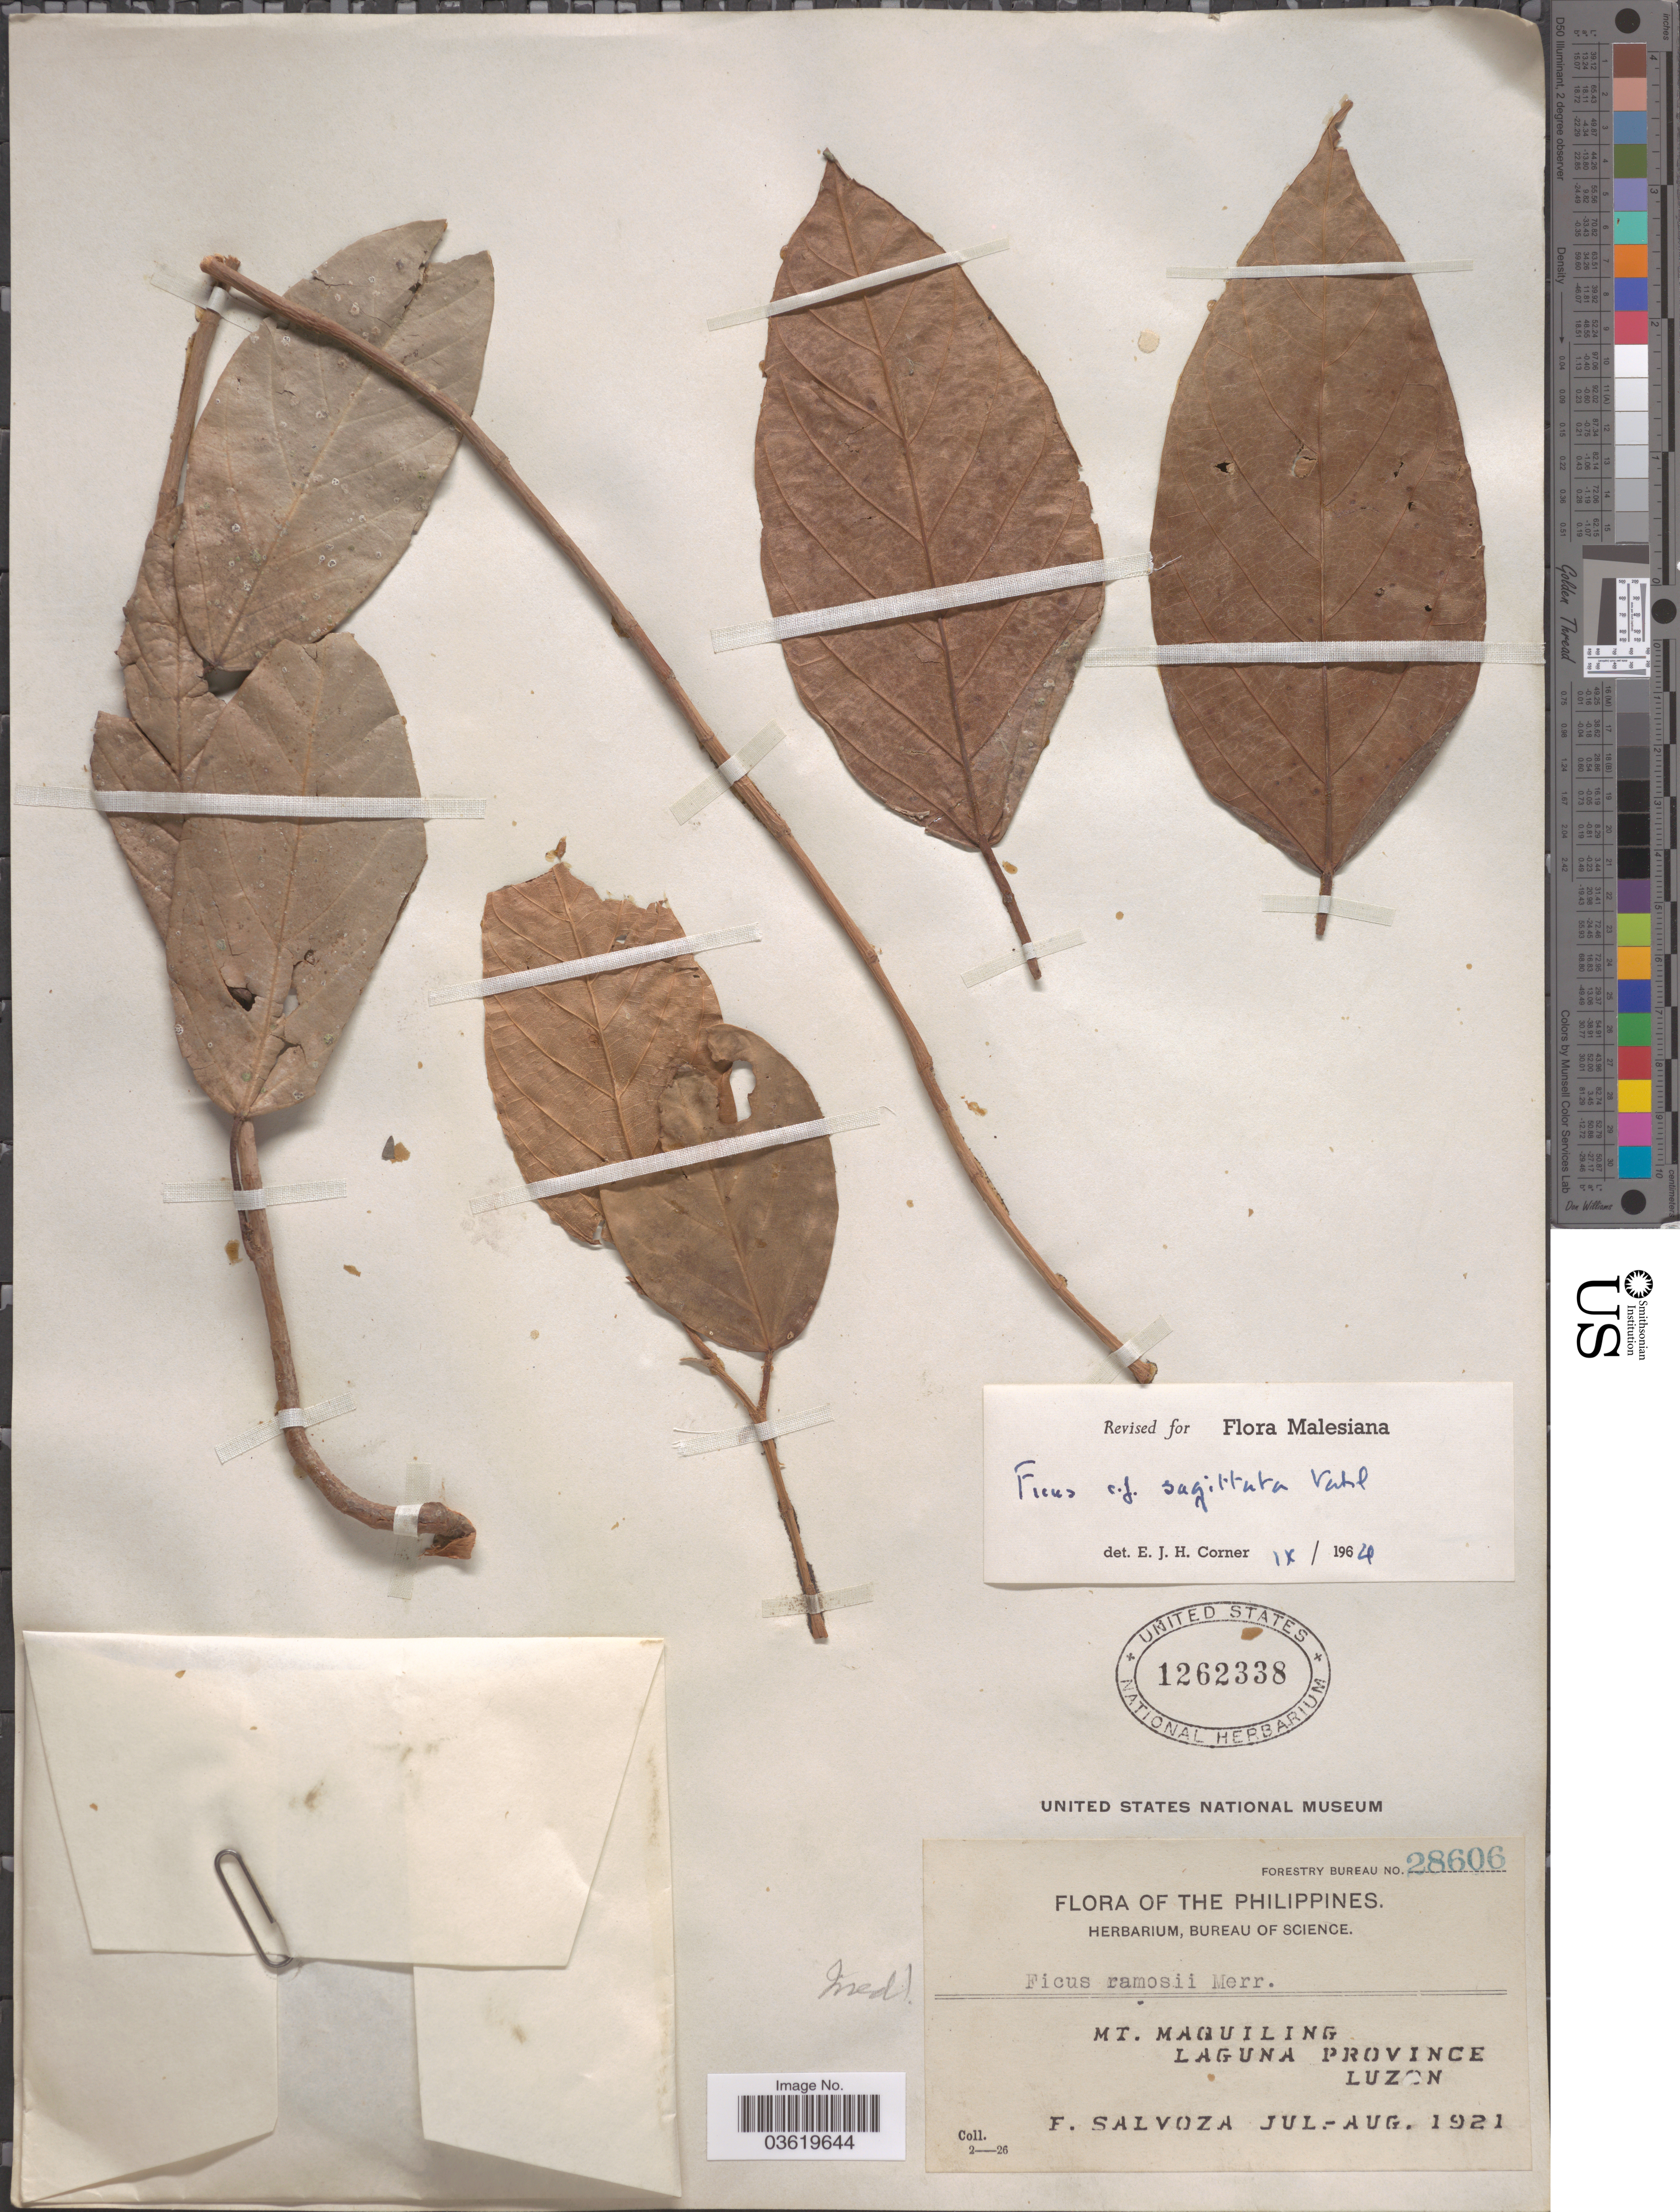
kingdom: Plantae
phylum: Tracheophyta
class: Magnoliopsida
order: Rosales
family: Moraceae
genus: Ficus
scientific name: Ficus sagittata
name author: Vahl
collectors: F. Salvoza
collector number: Forestry Bureau 28606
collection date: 1921-07/1921-08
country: Philippines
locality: Mt. Maquiling. Laguna Province. Luzon.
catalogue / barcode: US 1262338